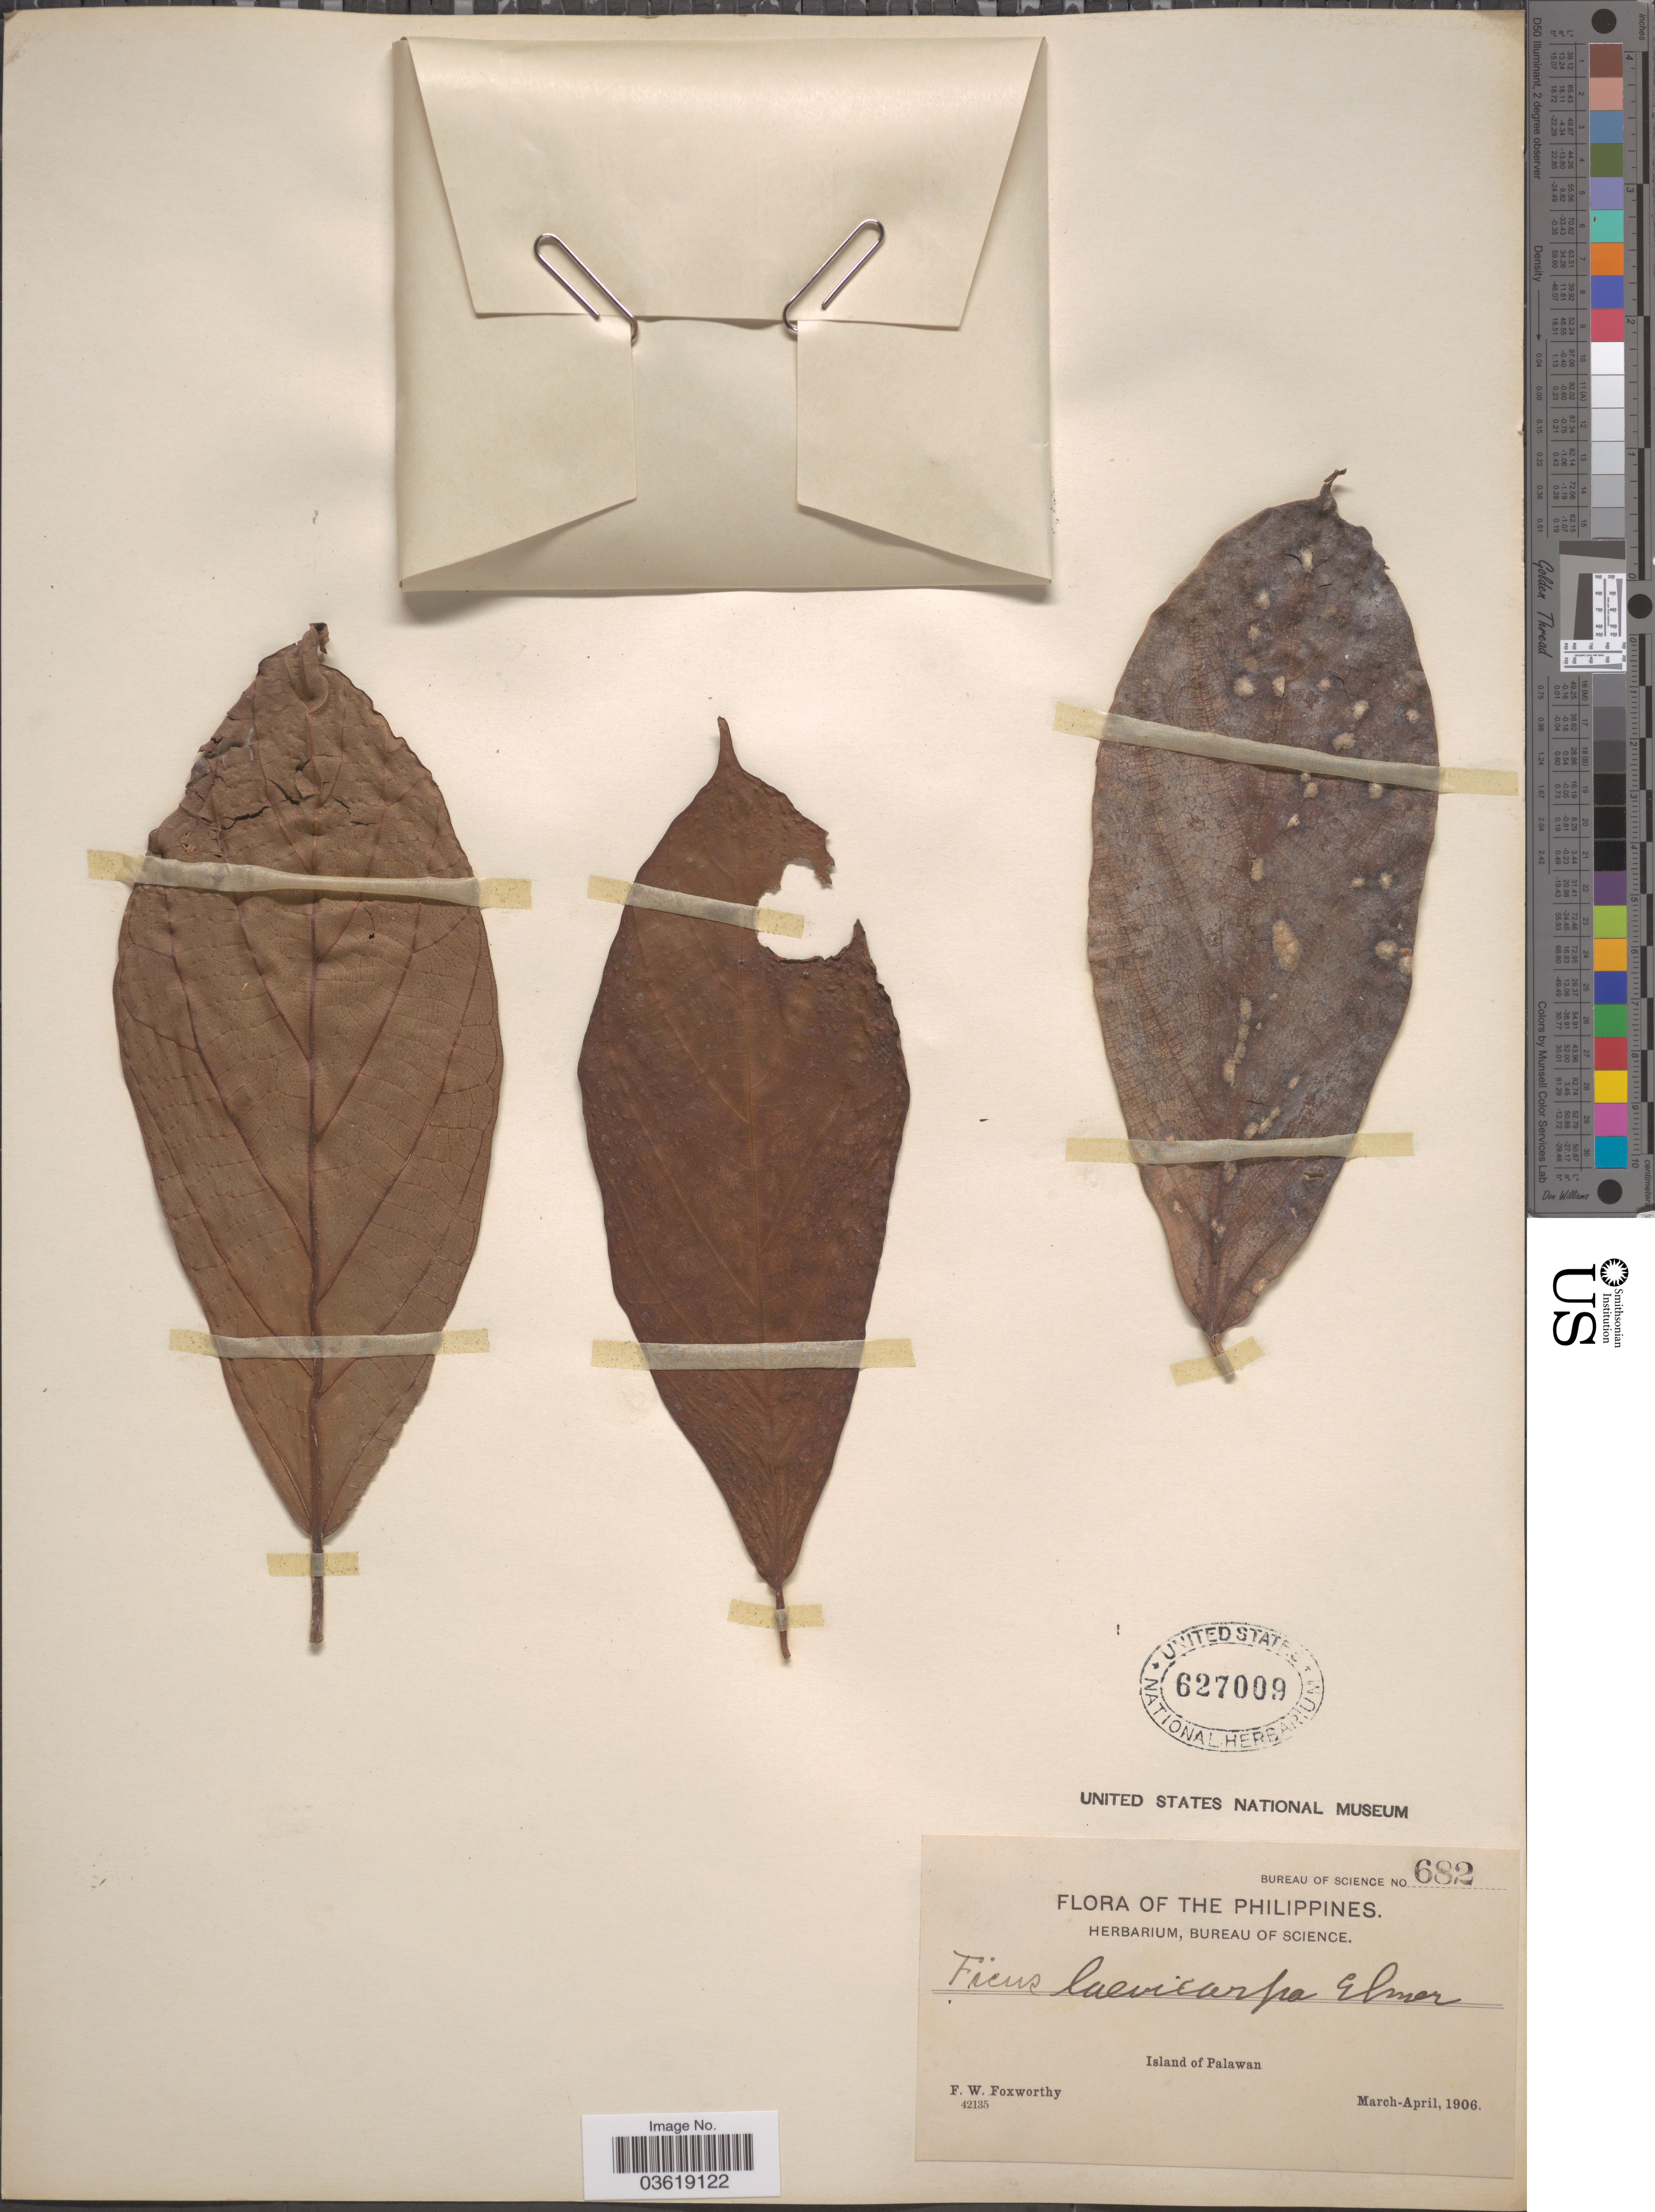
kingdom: Plantae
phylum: Tracheophyta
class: Magnoliopsida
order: Rosales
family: Moraceae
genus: Ficus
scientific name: Ficus laevicarpa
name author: Elmer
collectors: F. W. Foxworthy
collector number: Bureau of Science 682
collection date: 1906-03/1906-04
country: Philippines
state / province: Mimaropa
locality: Island of Palawan.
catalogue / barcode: US 627009